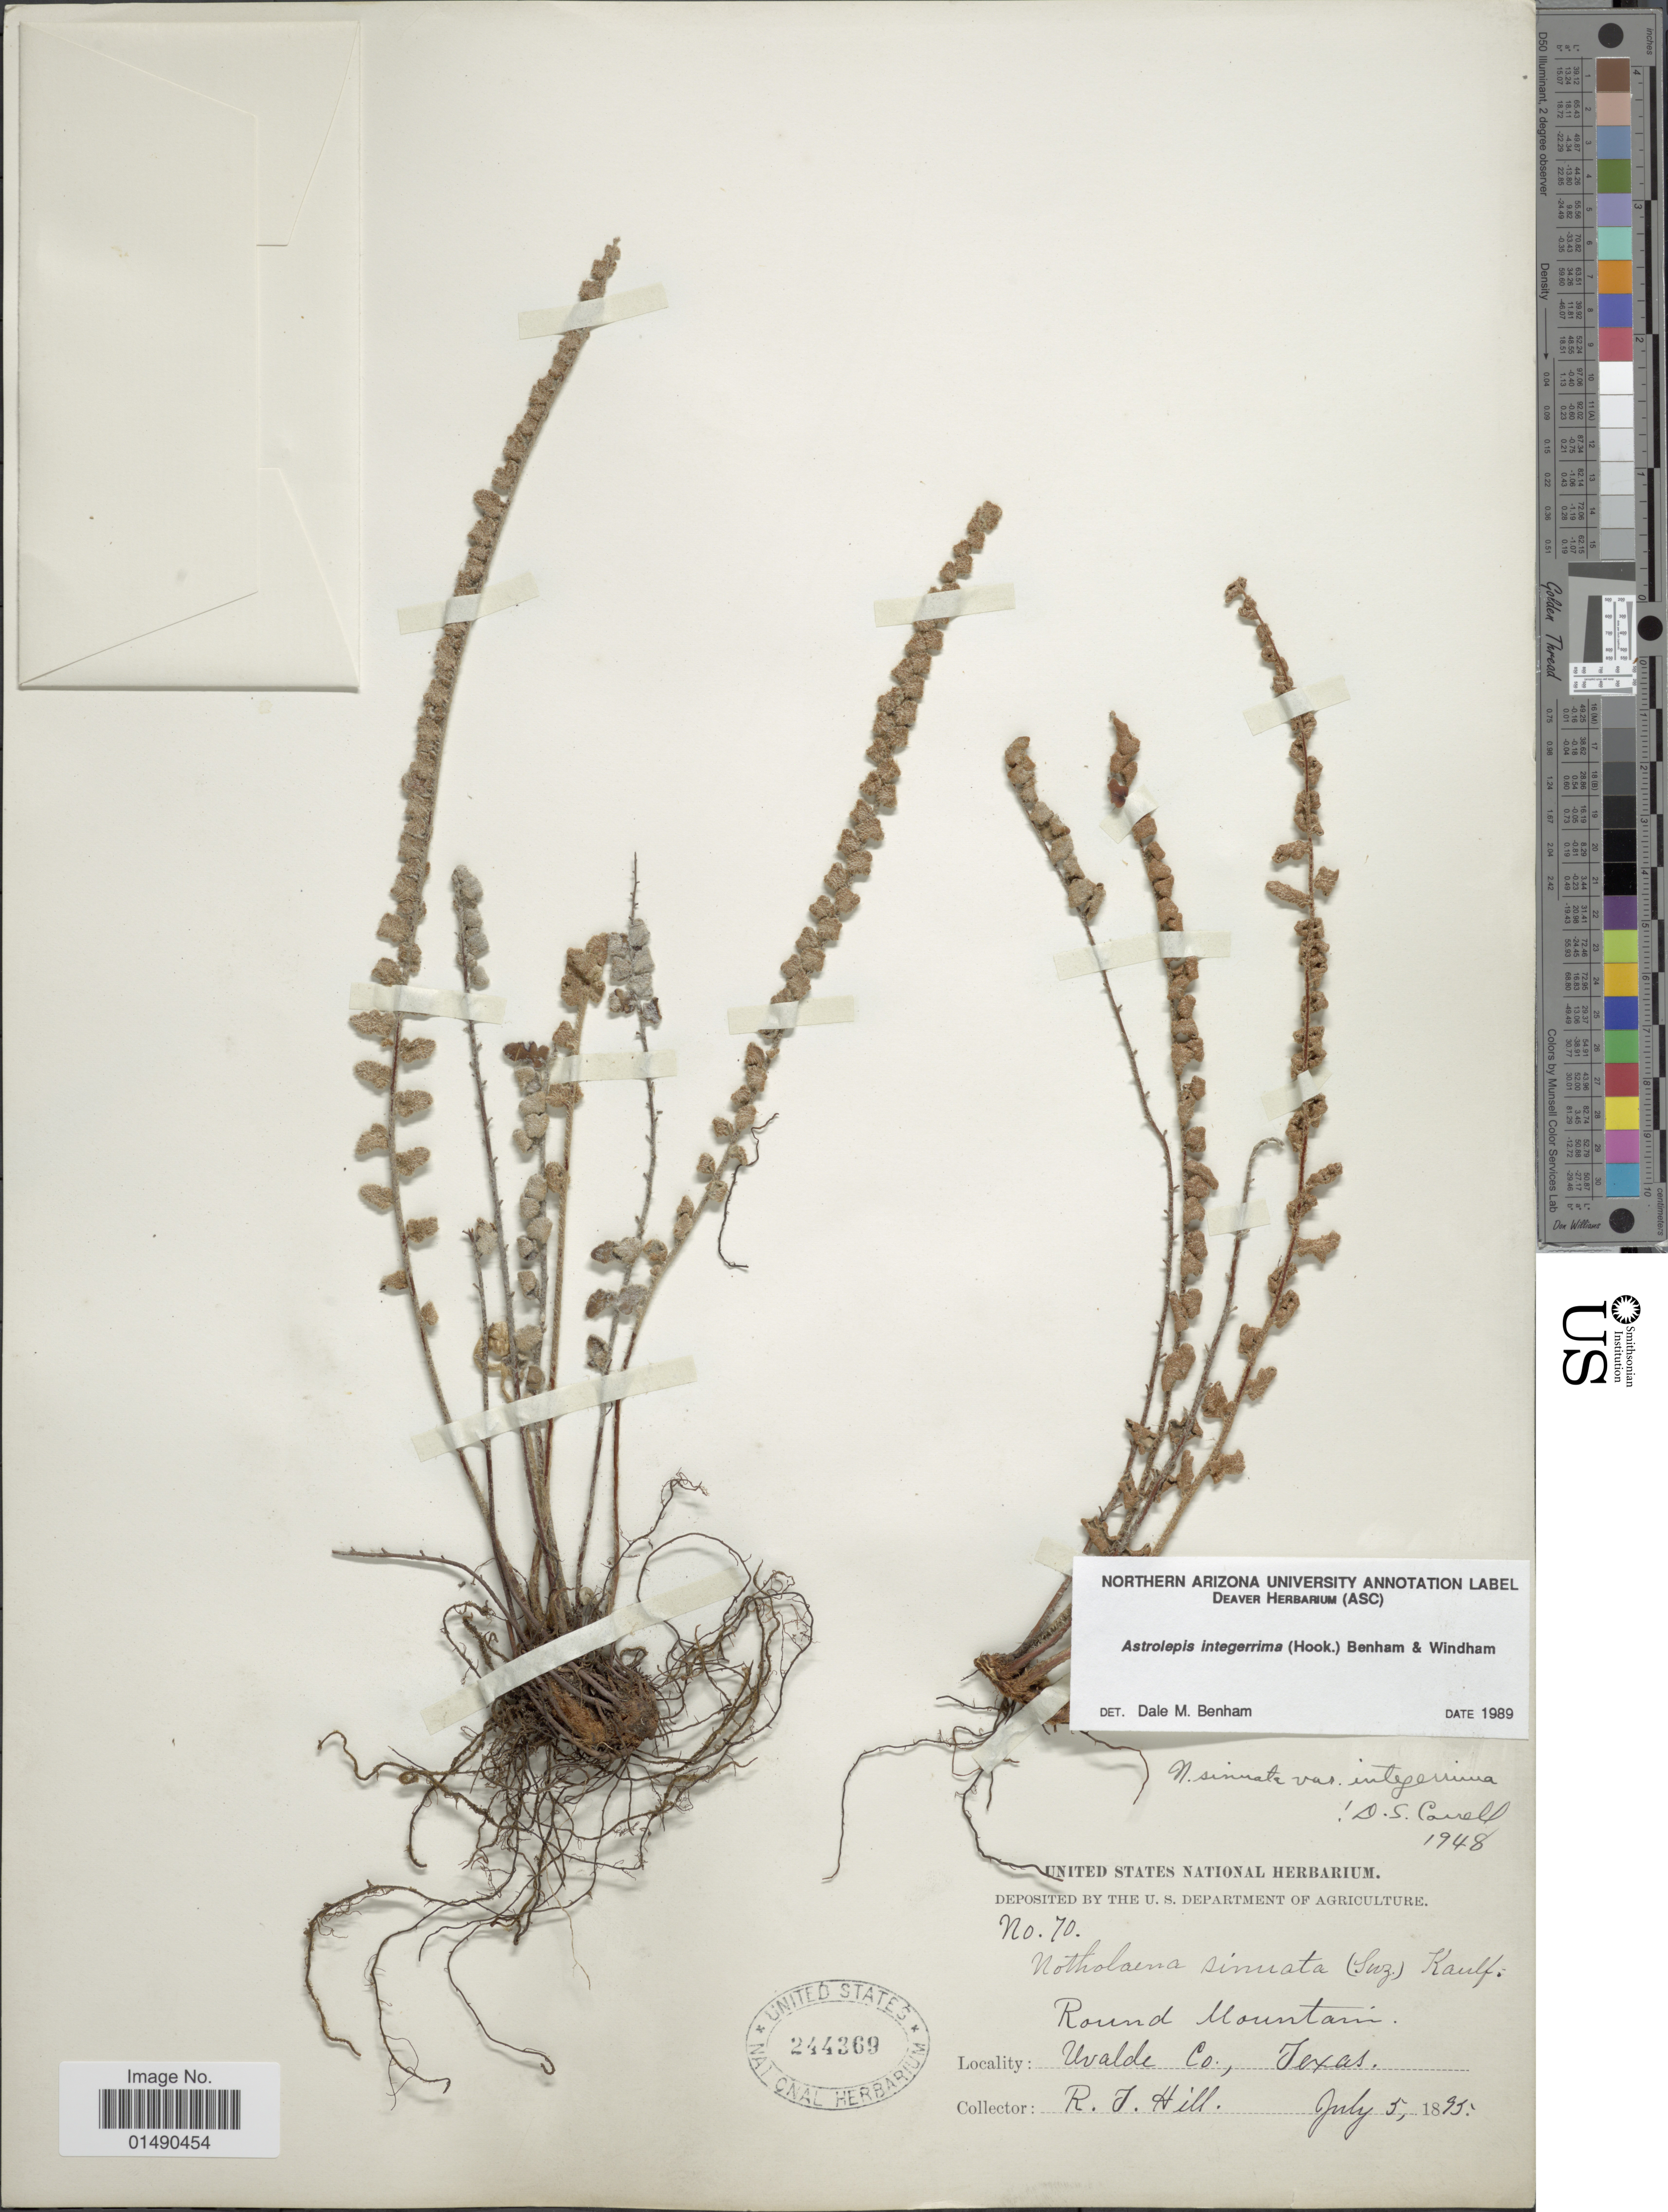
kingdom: Plantae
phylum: Tracheophyta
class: Polypodiopsida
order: Polypodiales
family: Pteridaceae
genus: Astrolepis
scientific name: Astrolepis integerrima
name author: (Hook.) D.M. Benham & Windham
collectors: R. J. Hill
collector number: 70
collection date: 1895-07-05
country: United States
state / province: Texas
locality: Round Mountain, Uvalde Co.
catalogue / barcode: US 244369